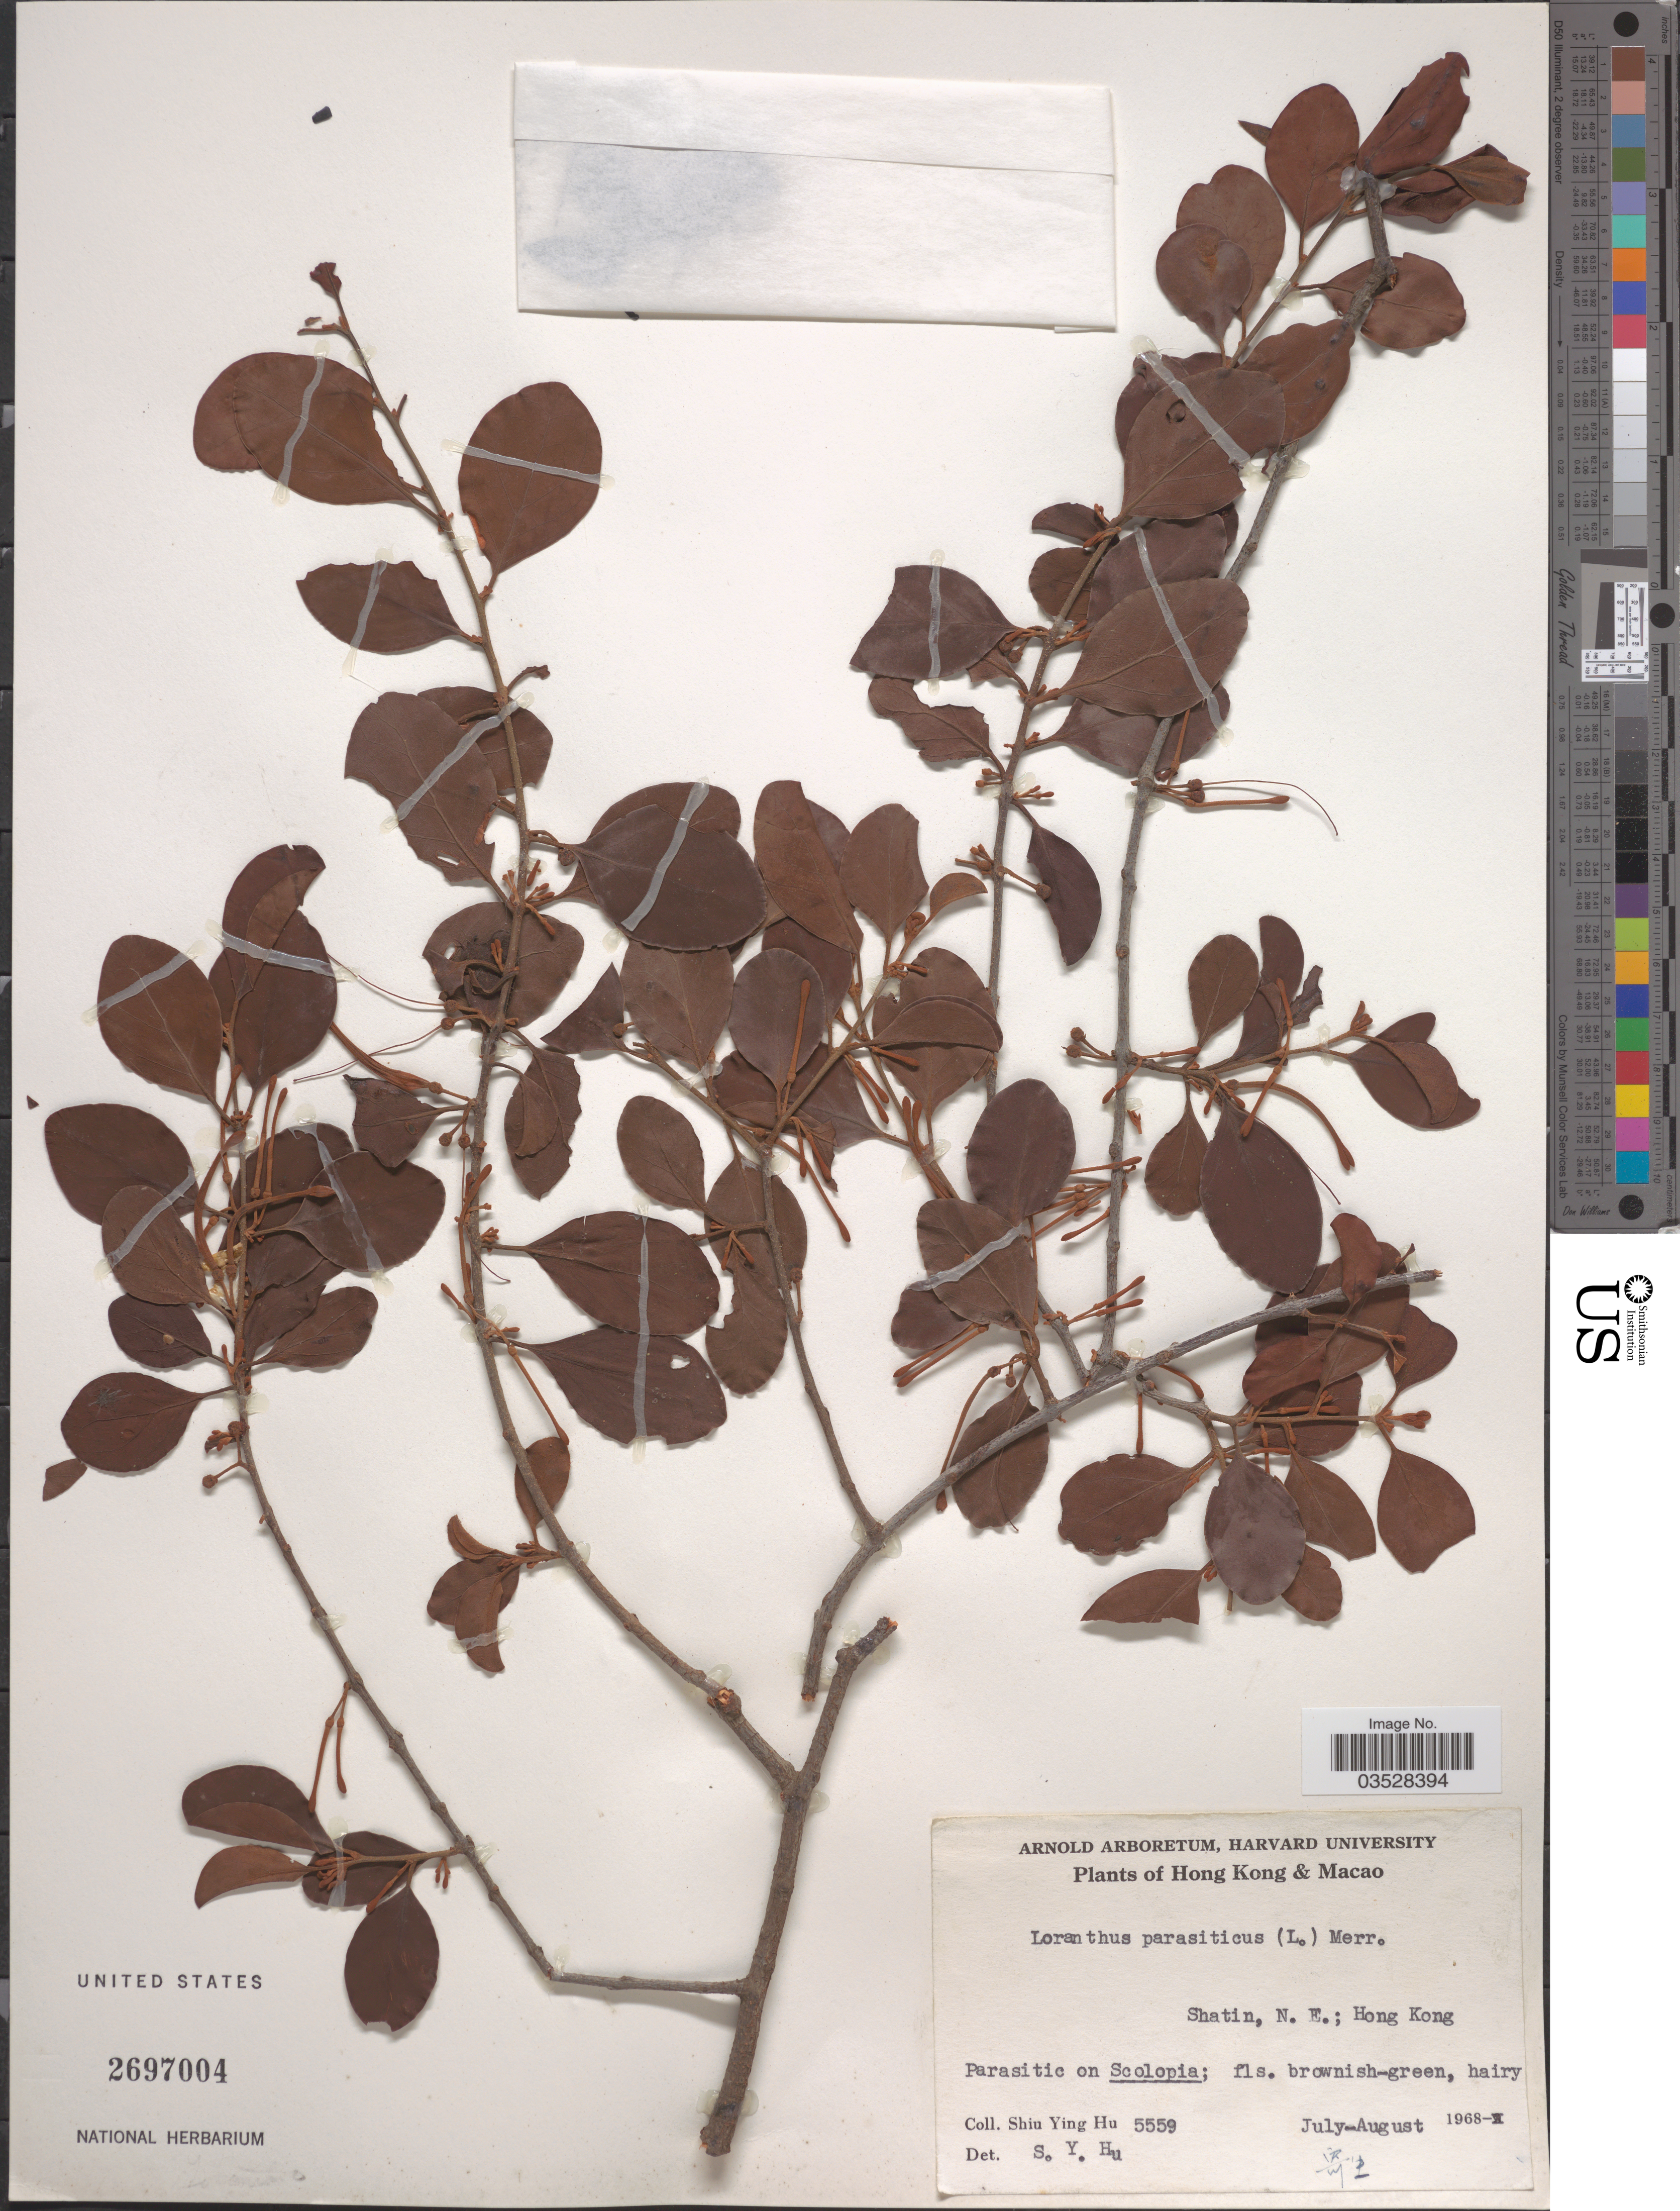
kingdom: Plantae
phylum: Tracheophyta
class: Magnoliopsida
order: Santalales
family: Loranthaceae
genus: Loranthus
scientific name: Loranthus parasiticus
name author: Druce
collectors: S. Y. Hu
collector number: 5559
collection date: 1968-07/1968-08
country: China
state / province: Hong Kong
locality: Shatin, N. E.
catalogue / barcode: US 2697004